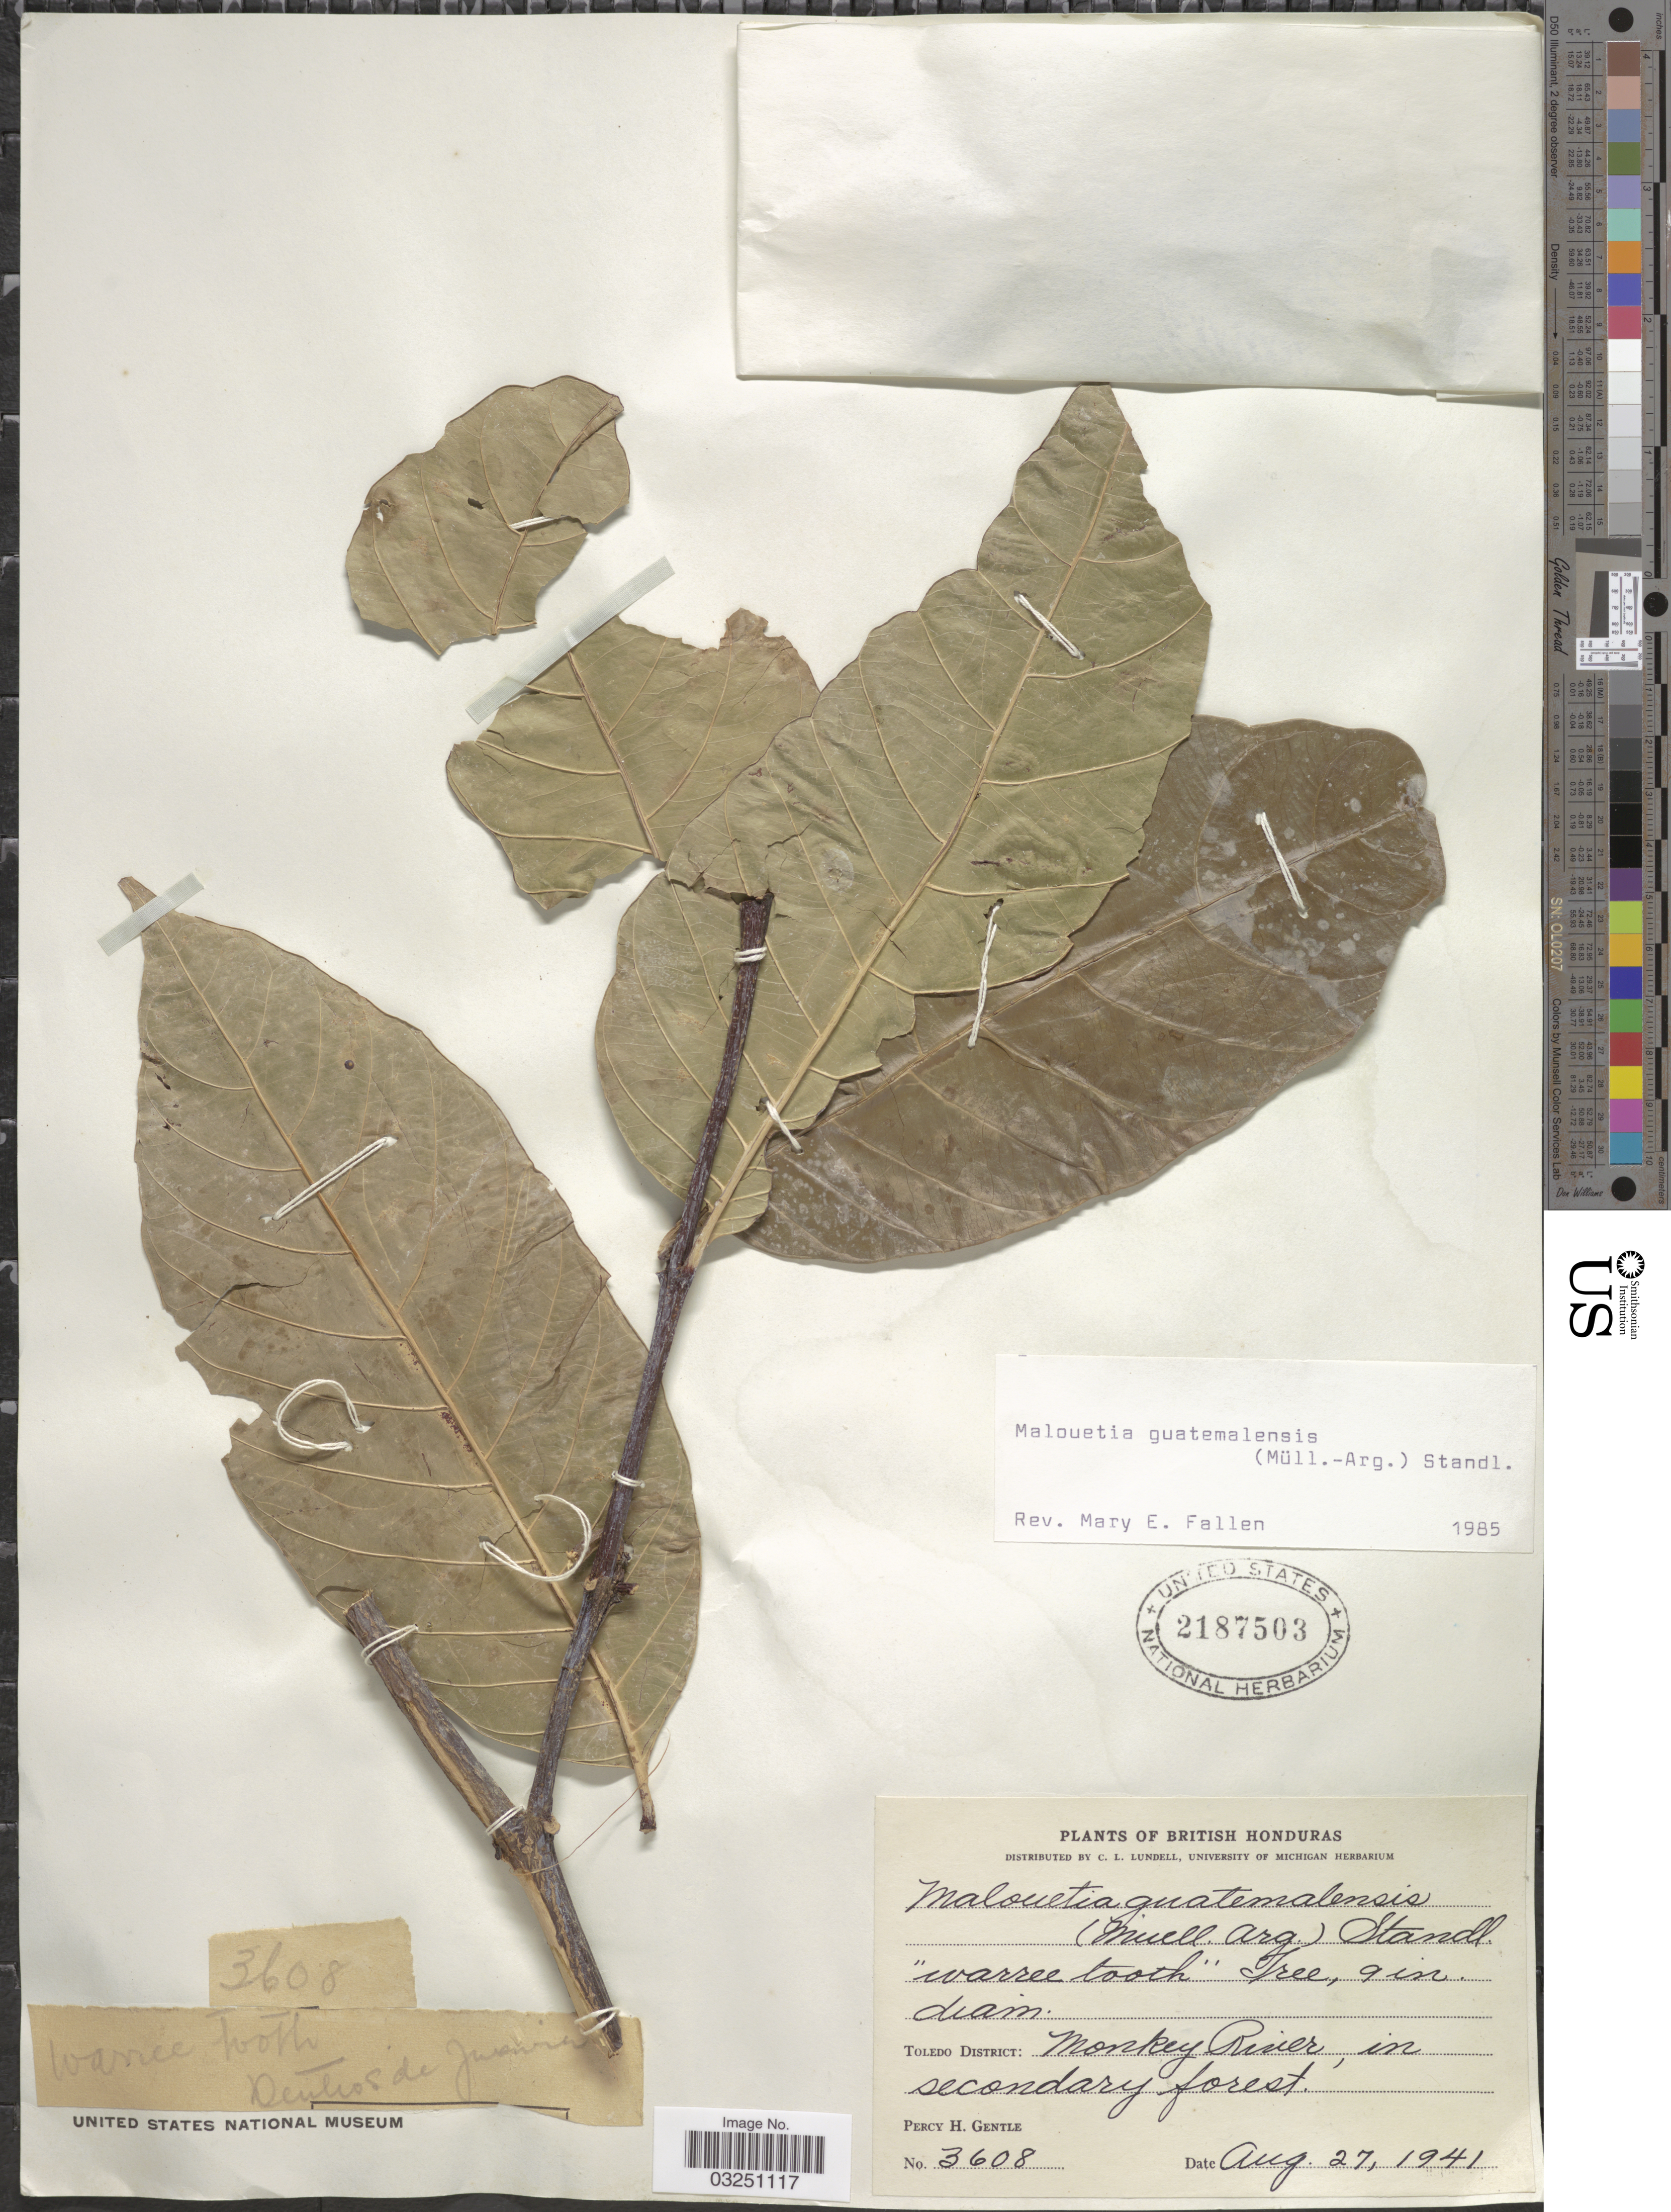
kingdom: Plantae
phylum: Tracheophyta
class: Magnoliopsida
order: Gentianales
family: Apocynaceae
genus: Malouetia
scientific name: Malouetia guatemalensis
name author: (Müll. Arg.) Standl.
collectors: P. H. Gentle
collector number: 3608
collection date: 1941-08-27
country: Belize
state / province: Toledo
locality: British Honduras, Toledo District: Monkey River, in secondary forest.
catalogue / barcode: US 2187503